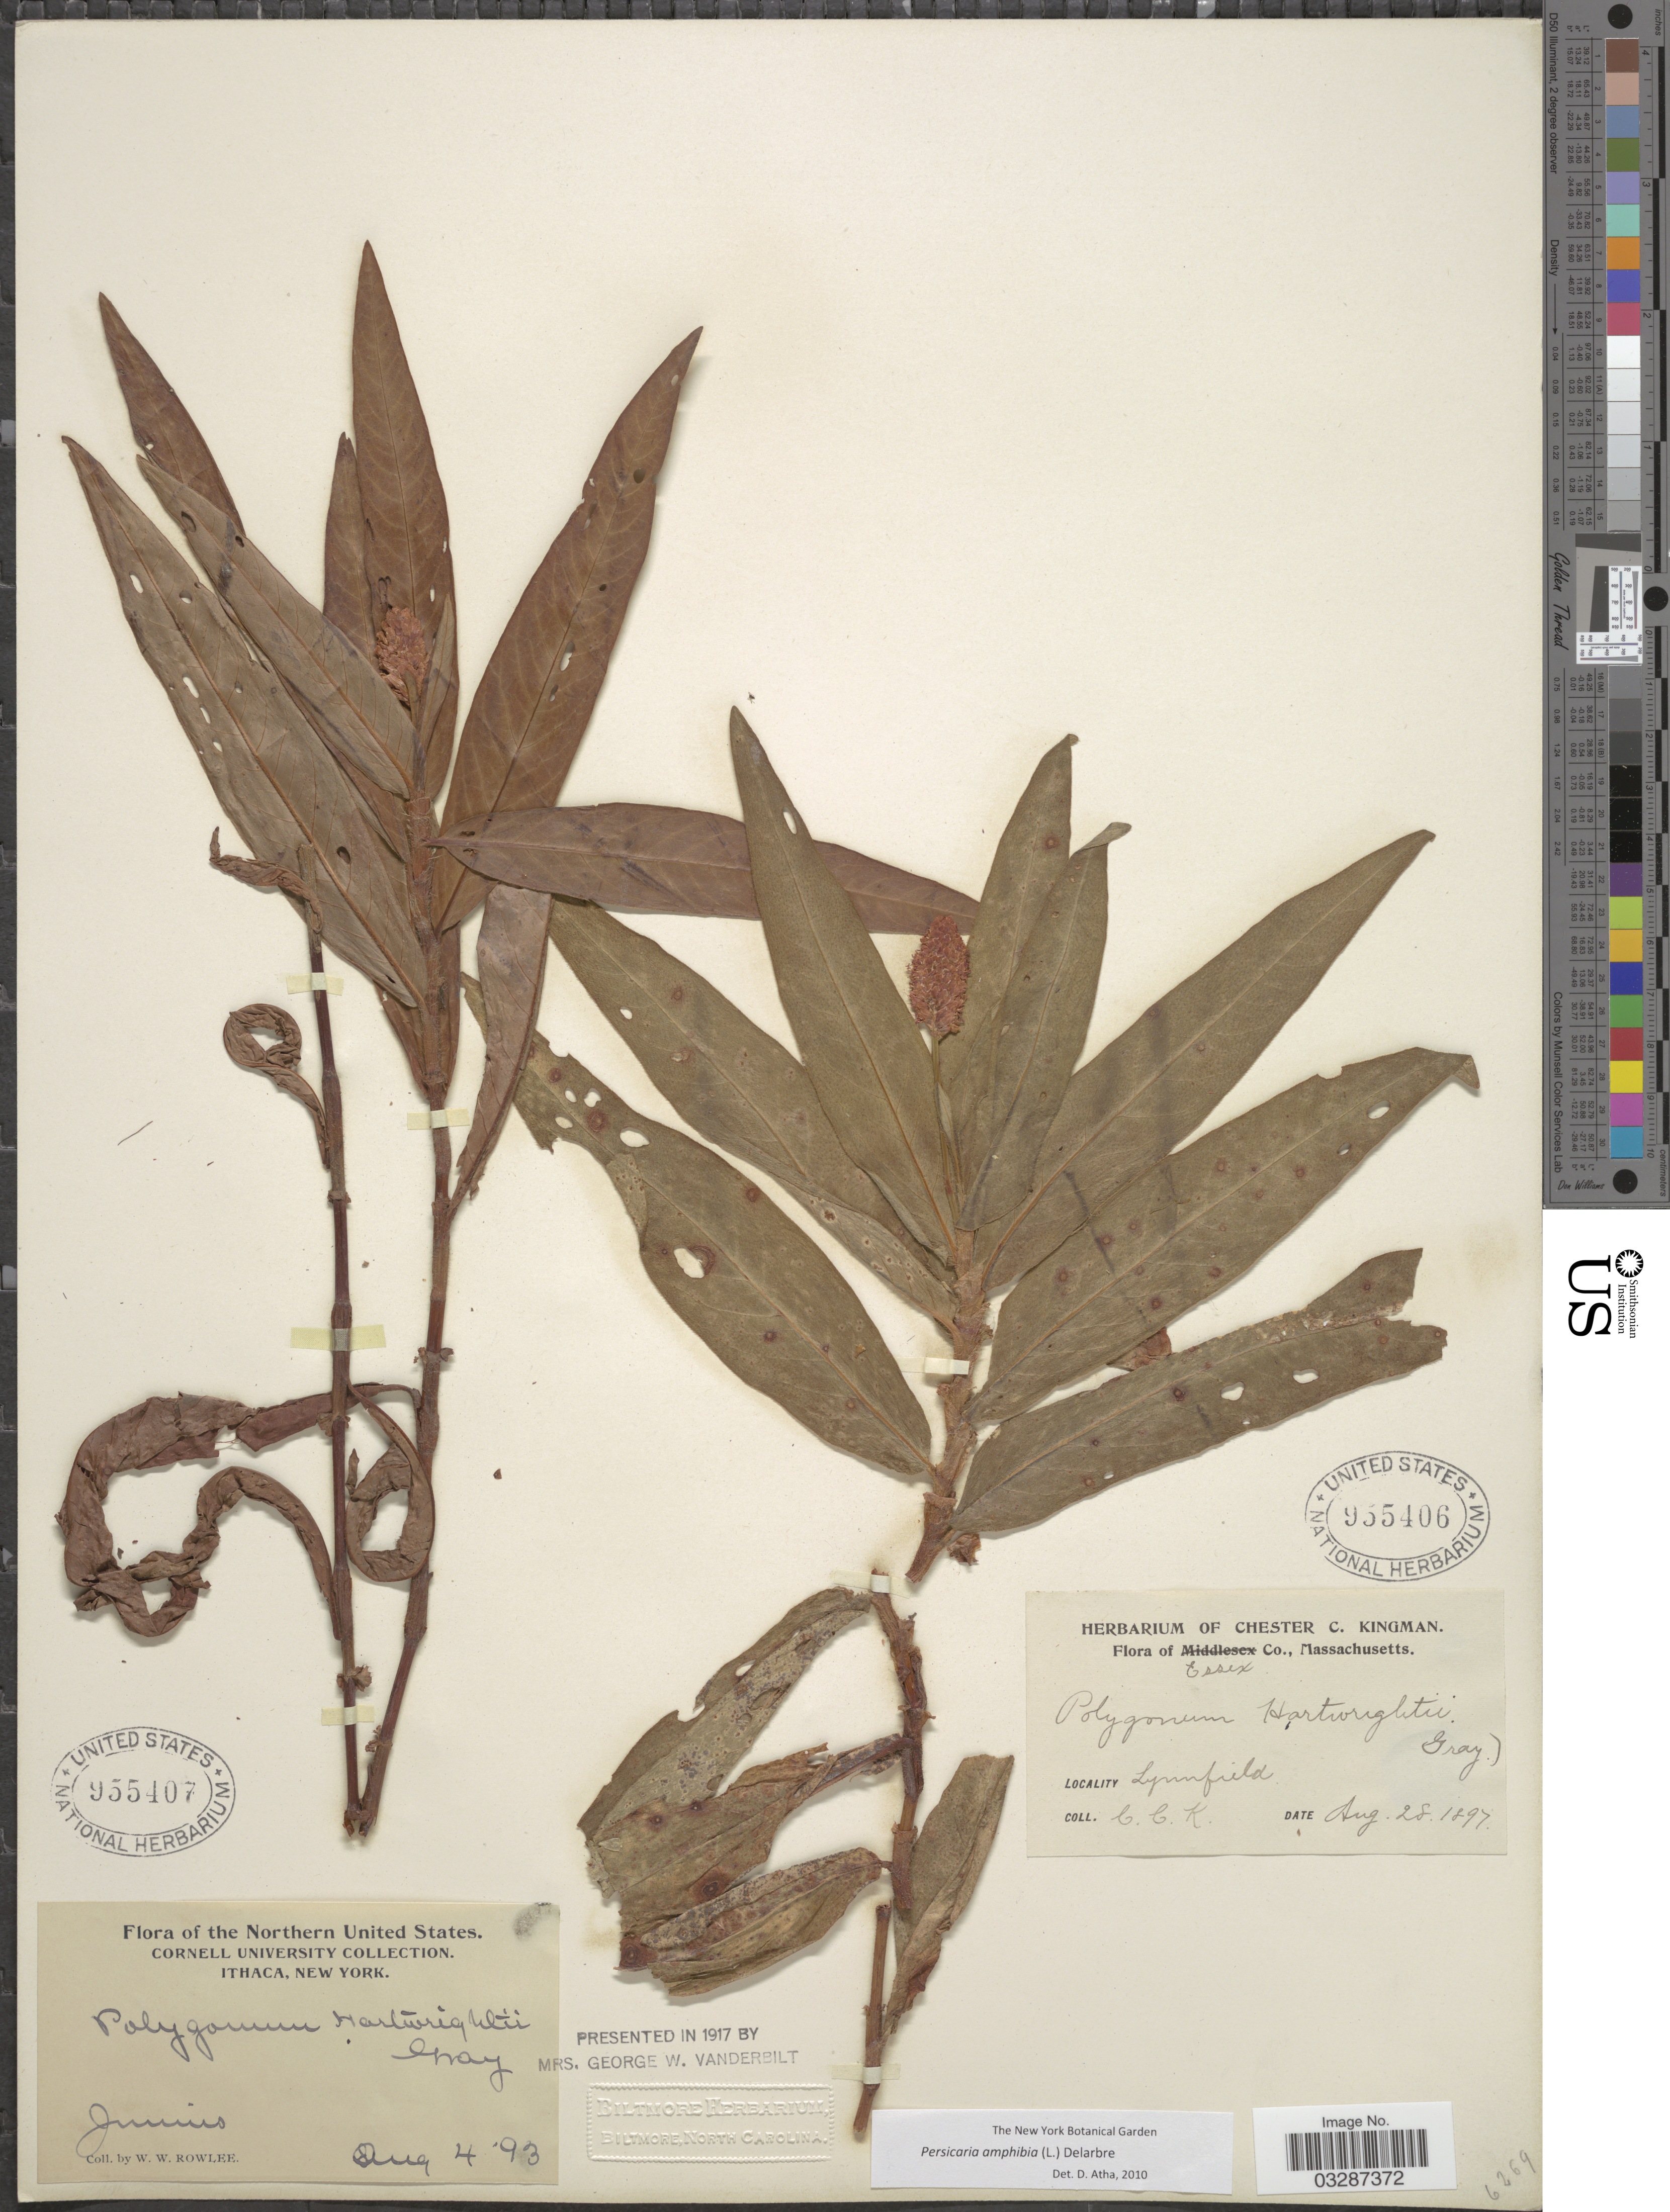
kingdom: Plantae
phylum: Tracheophyta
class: Magnoliopsida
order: Caryophyllales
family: Polygonaceae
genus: Polygonum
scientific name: Polygonum amphibium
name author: L.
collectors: C. Kingman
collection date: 1897-08-28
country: United States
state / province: Massachusetts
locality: Essex Co. Lynnfield.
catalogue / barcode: US 955406-2